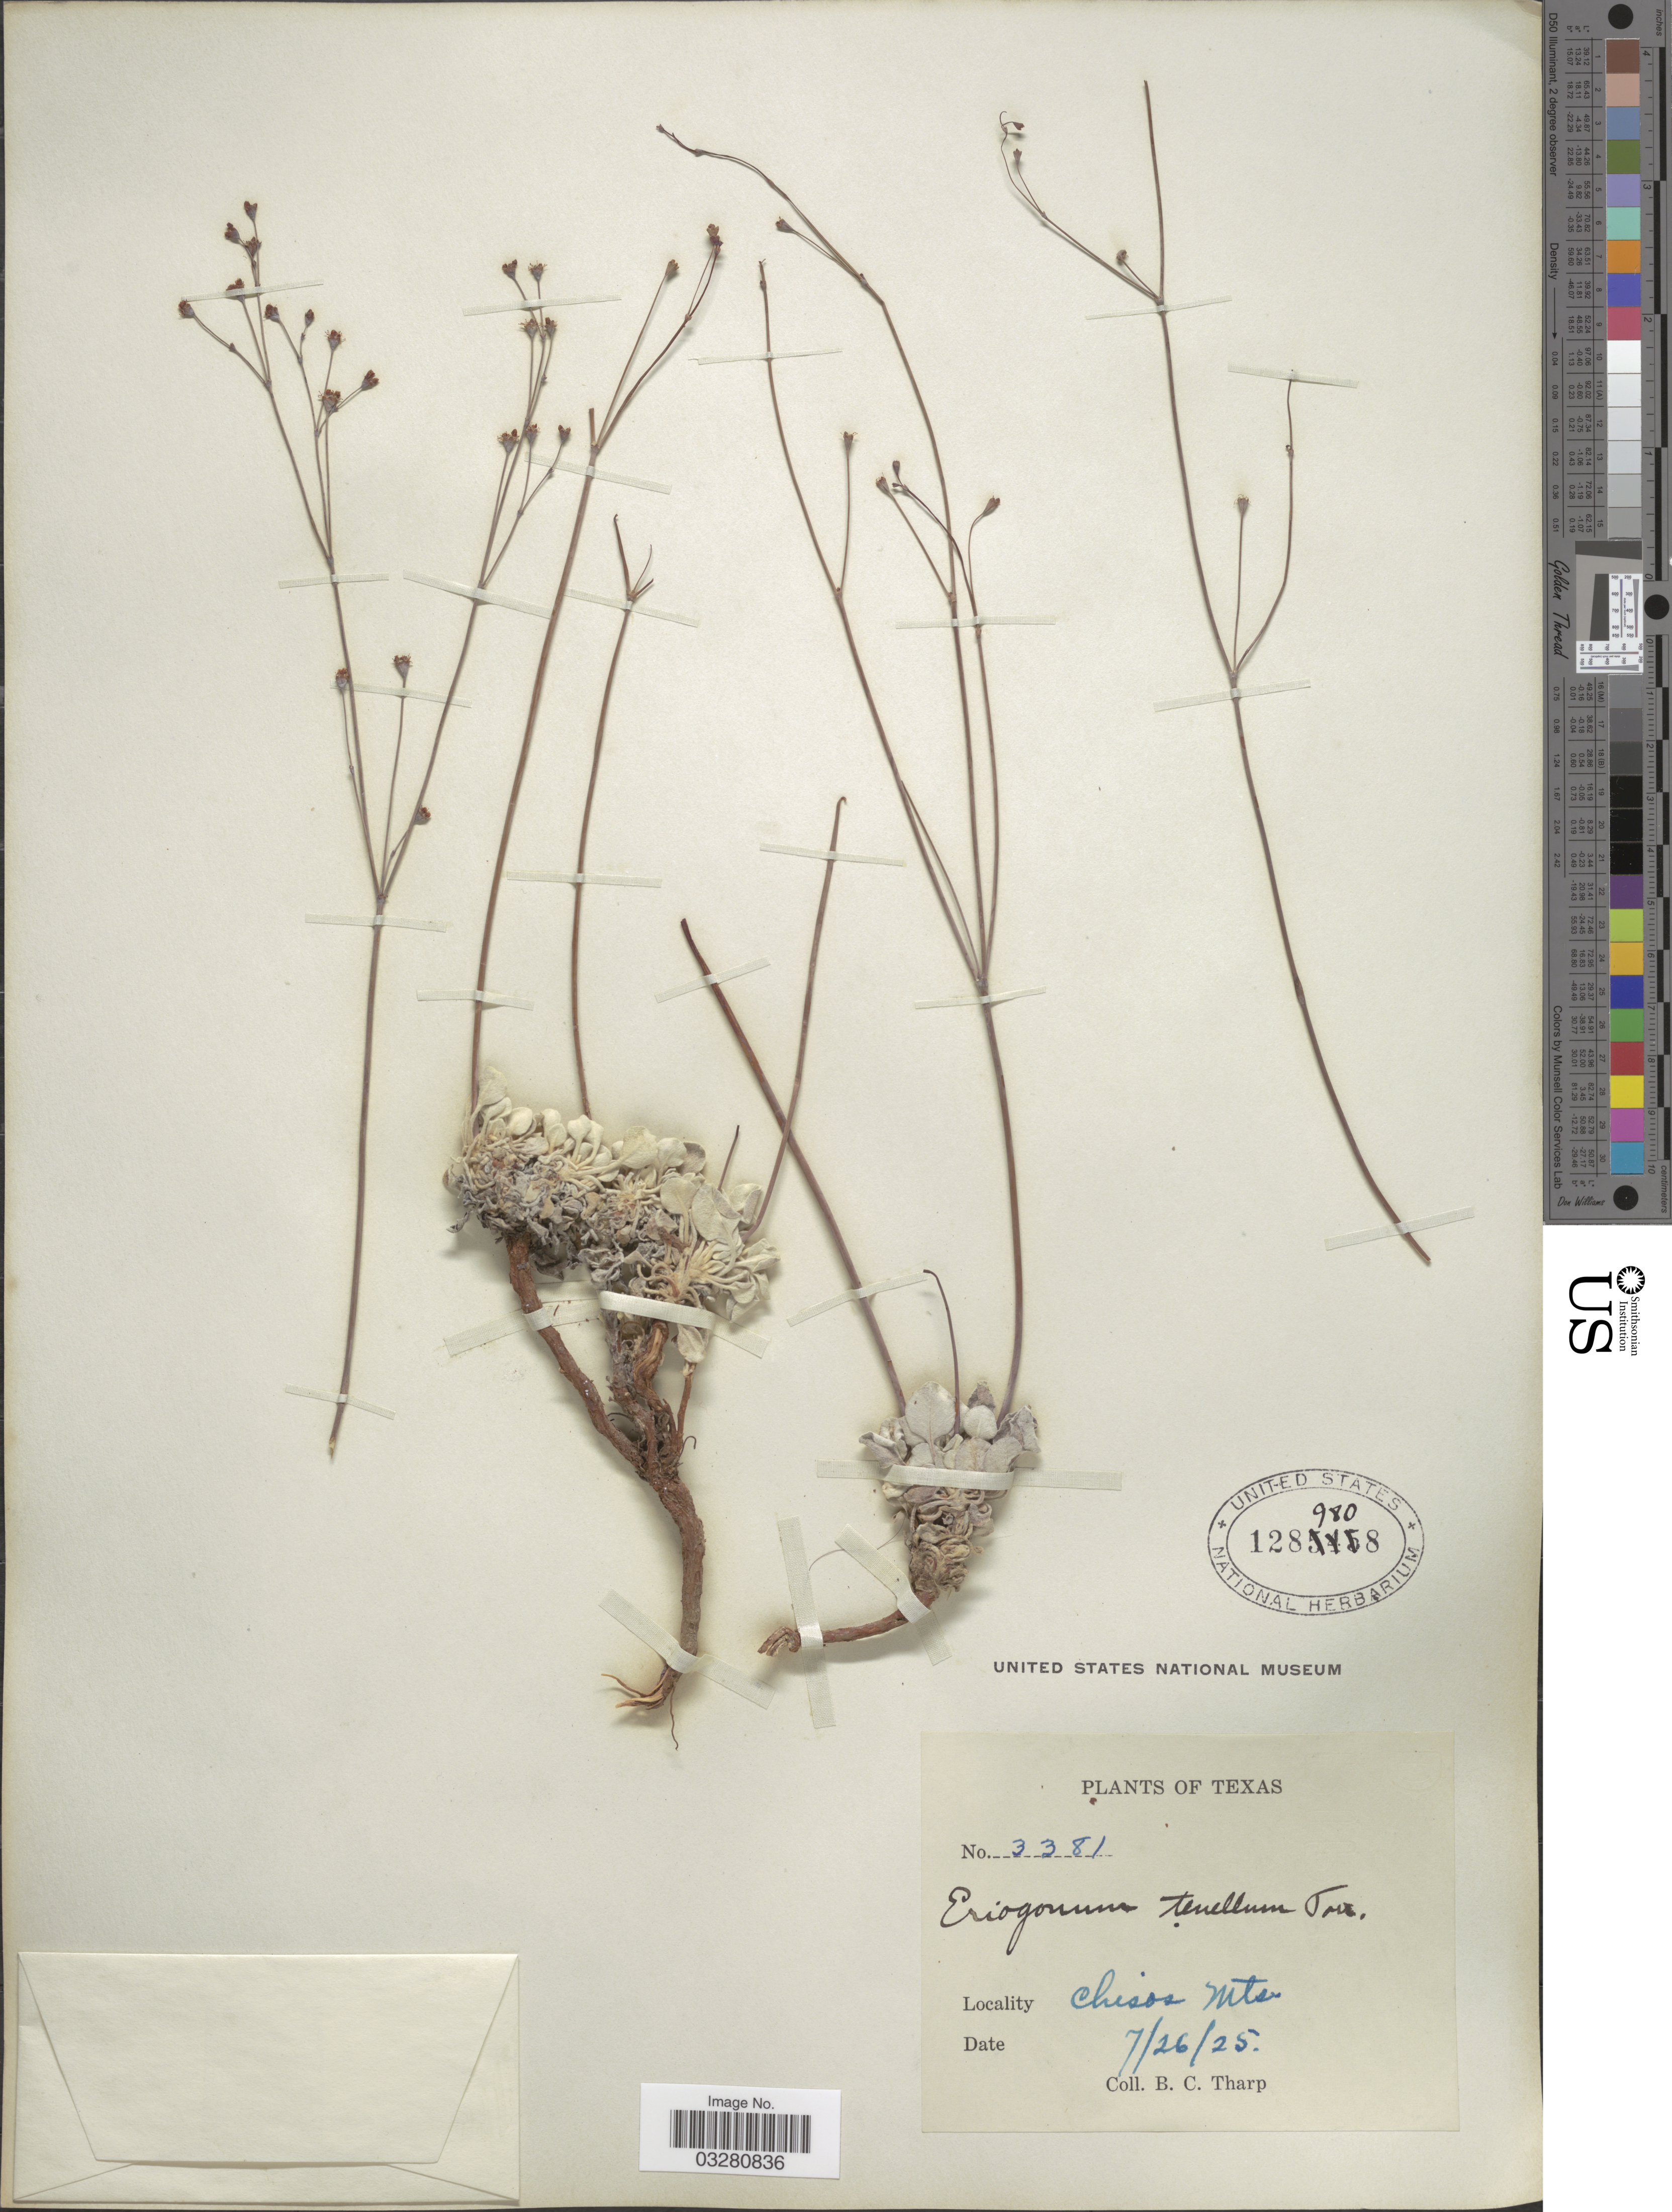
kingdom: Plantae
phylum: Tracheophyta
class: Magnoliopsida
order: Caryophyllales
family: Polygonaceae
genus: Eriogonum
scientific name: Eriogonum tenellum var. tenellum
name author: Torr.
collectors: B. C. Tharp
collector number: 3381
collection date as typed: Transcribed d/m/y: 26/7/25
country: United States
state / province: Texas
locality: Chisos Mts.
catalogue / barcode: US 1289808